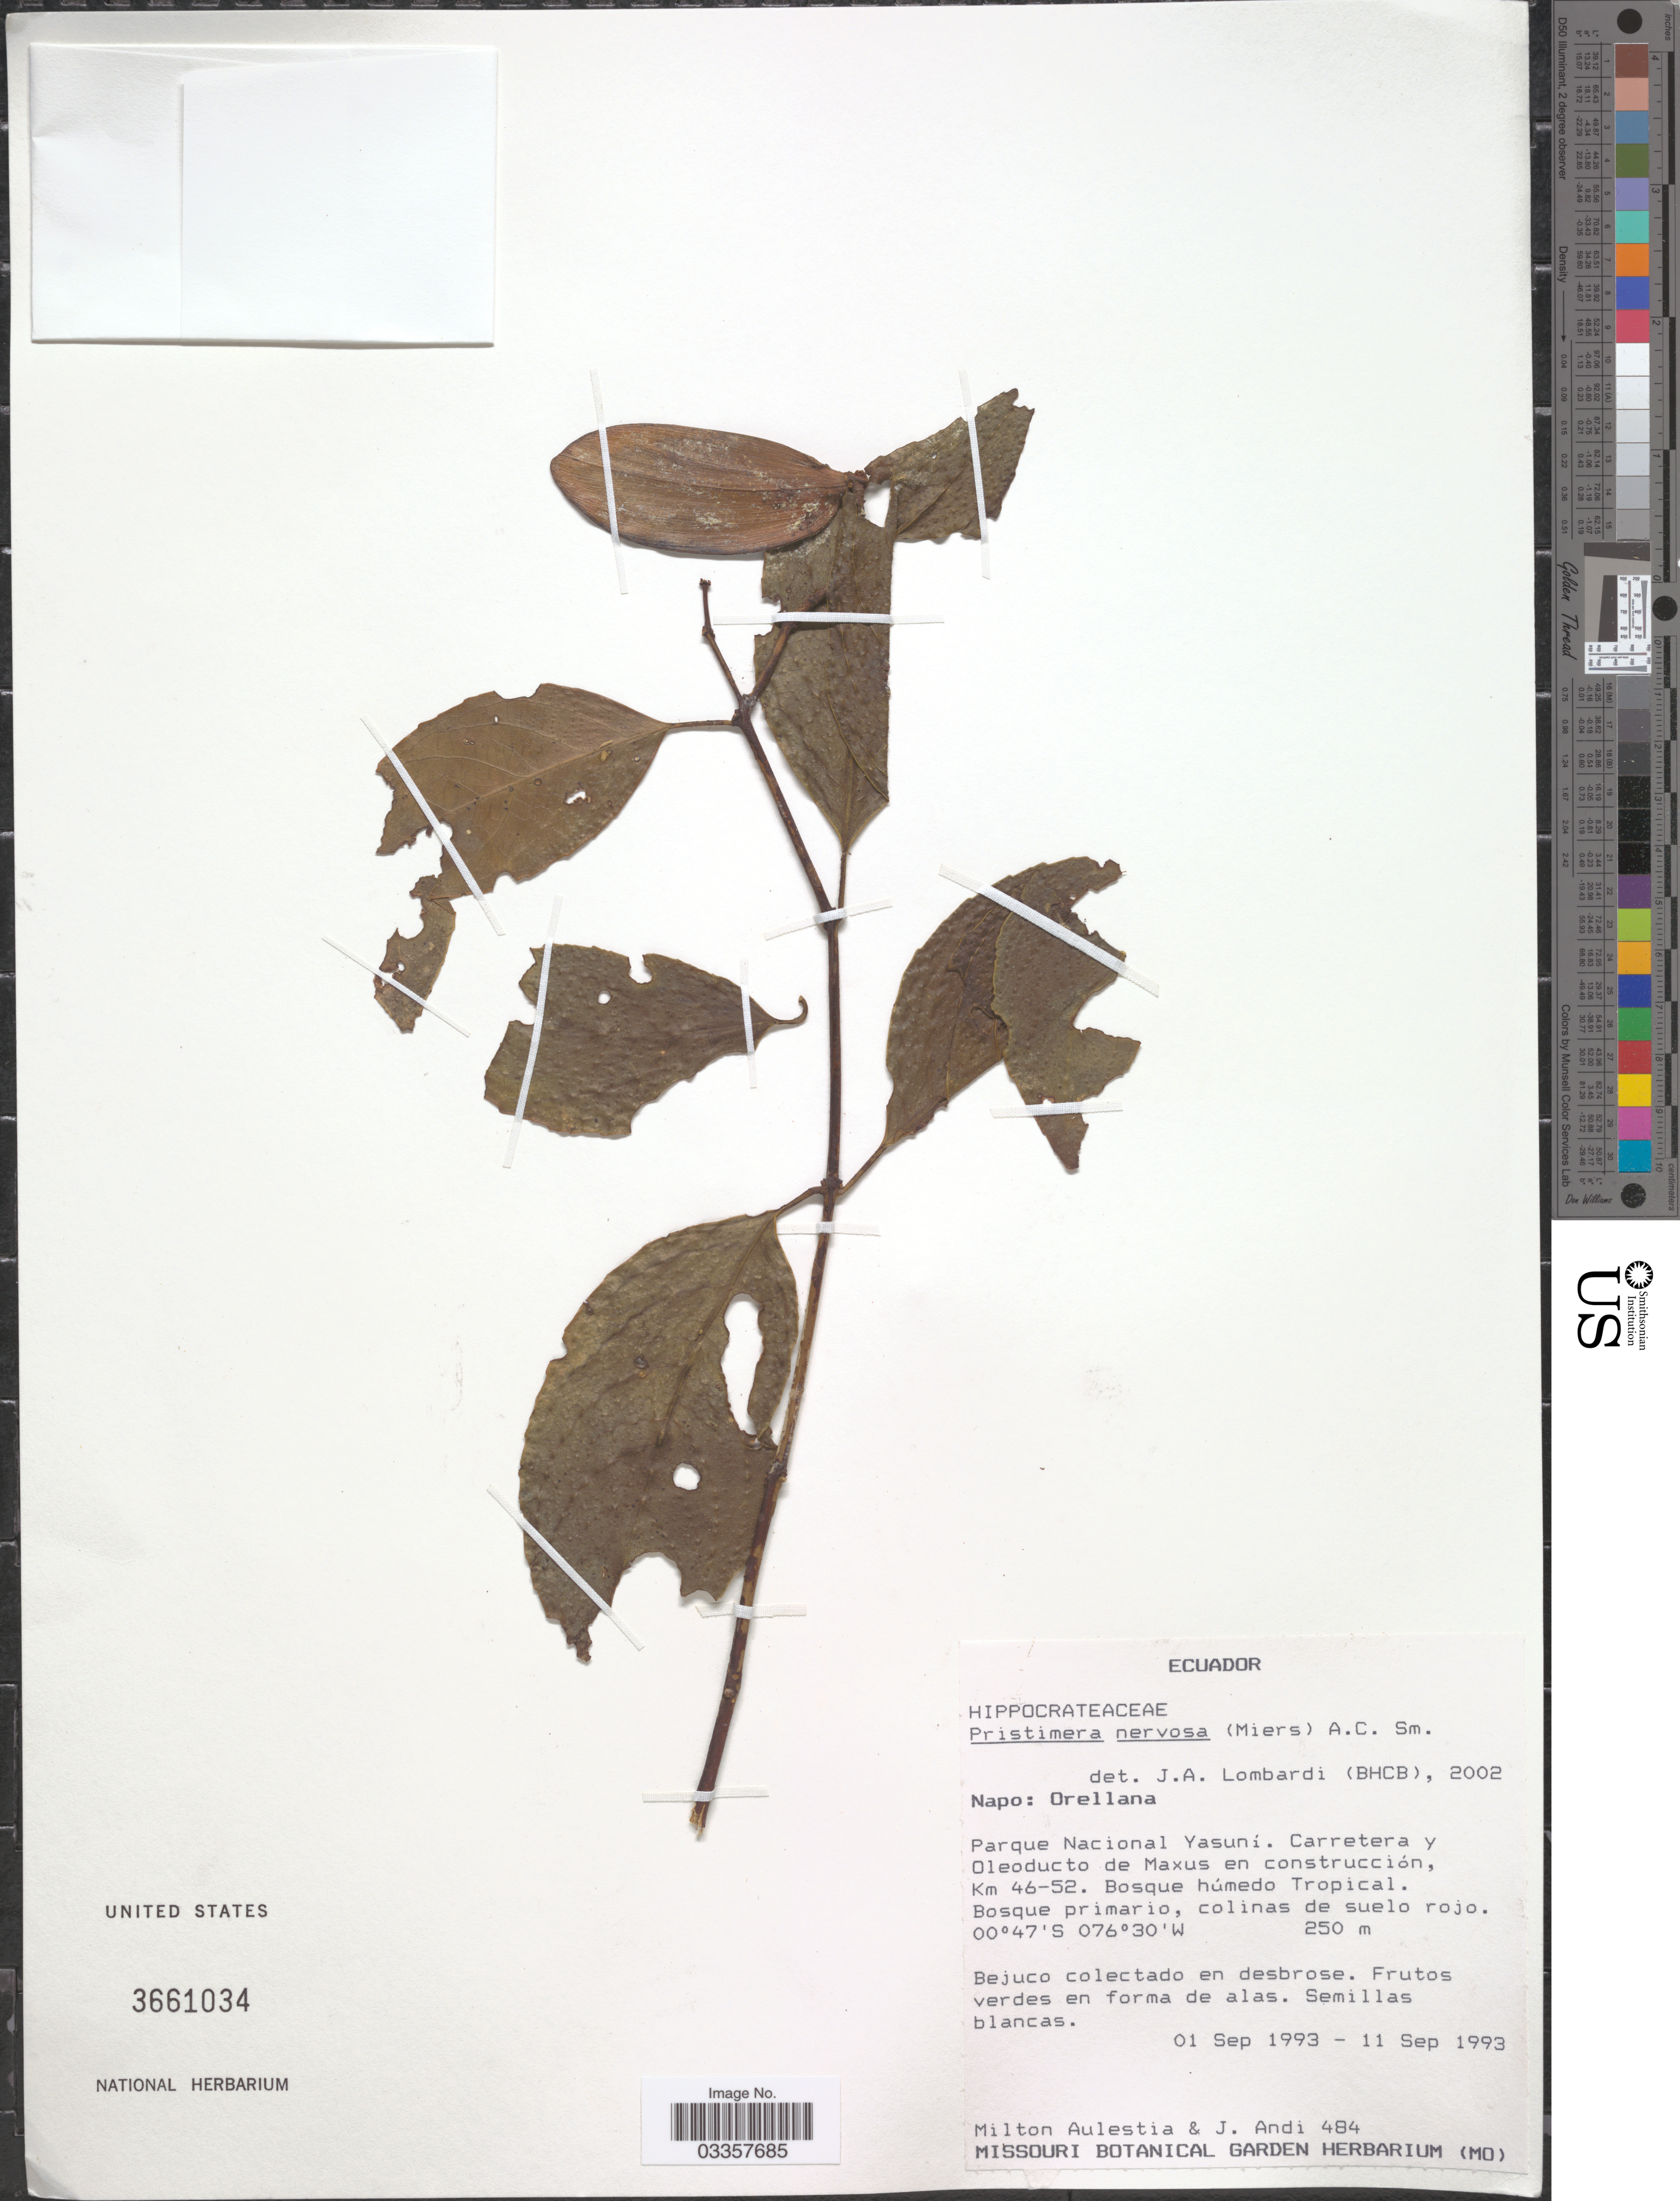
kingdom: Plantae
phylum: Tracheophyta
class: Magnoliopsida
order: Celastrales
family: Celastraceae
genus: Pristimera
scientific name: Pristimera nervosa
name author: (Miers) A.C. Sm.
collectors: M. Aulestia & J. Andi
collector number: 484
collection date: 1993-09-01/1993-09-11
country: Ecuador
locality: Napo: Orellana. Parque Nacional Yasuní. Carretera y Oleoducto de Maxus en construcción, Km 46-52.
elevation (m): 250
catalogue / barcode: US 3661034